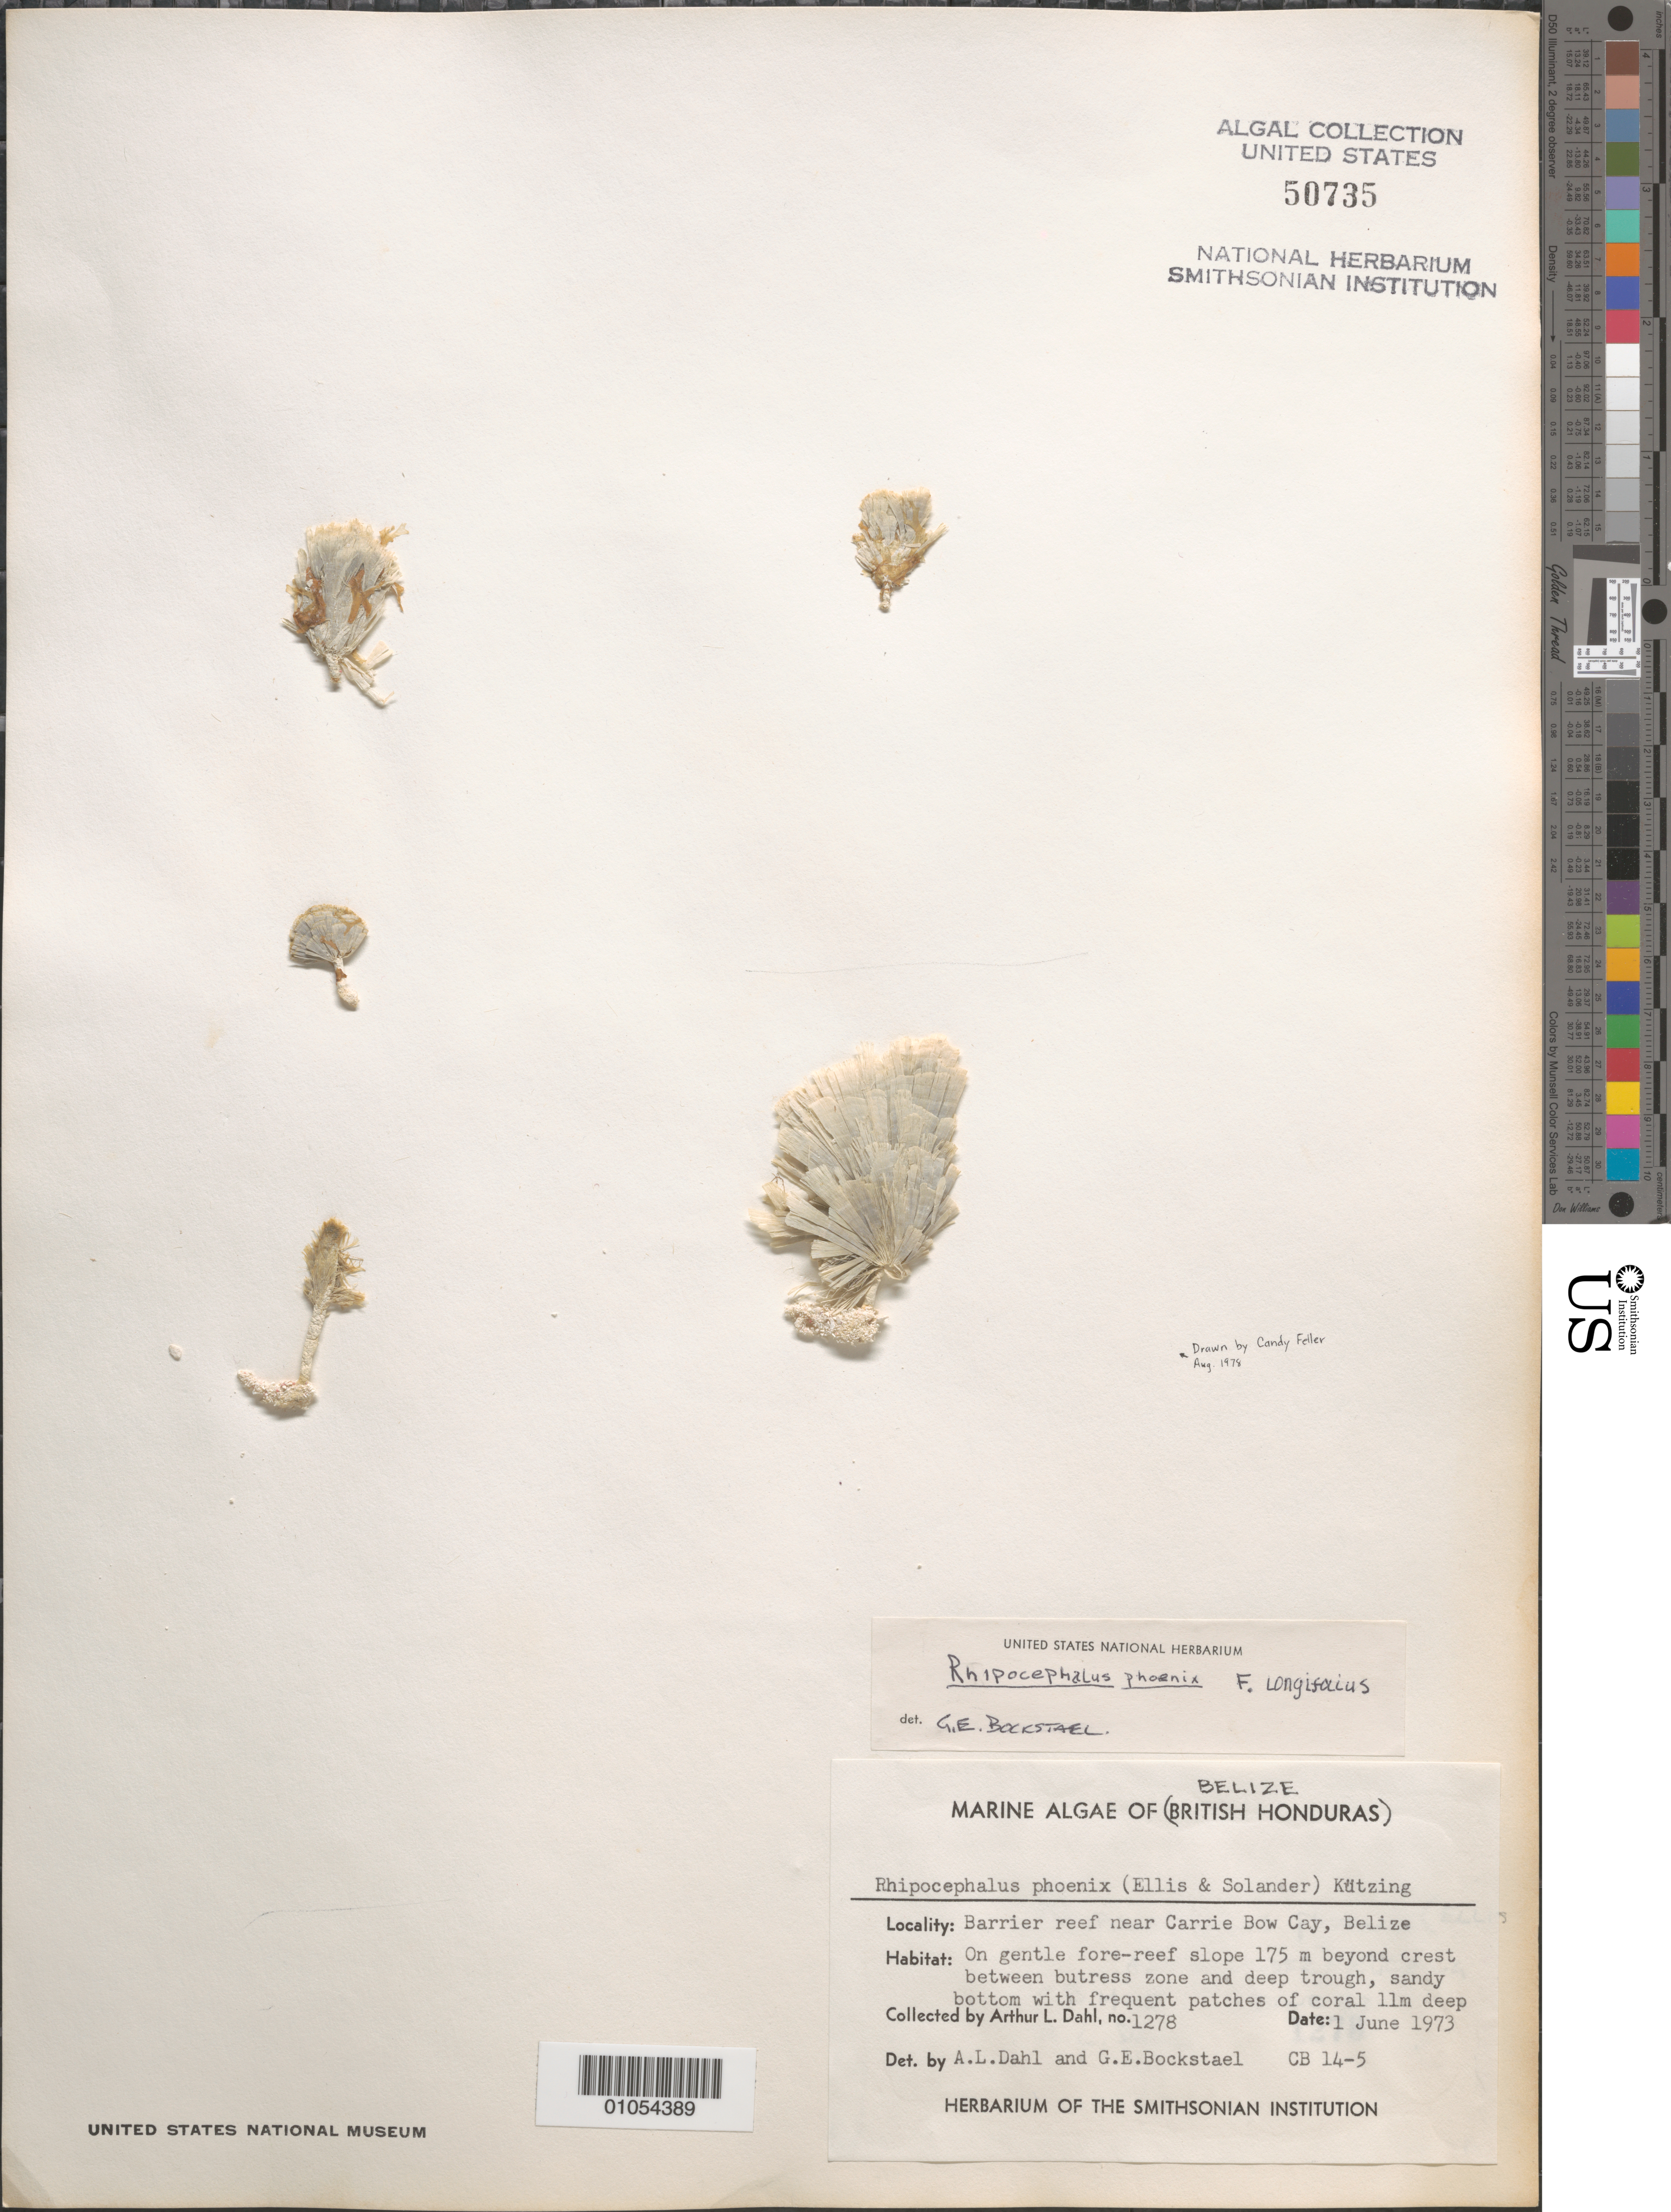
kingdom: Plantae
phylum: Chlorophyta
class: Ulvophyceae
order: Bryopsidales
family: Udoteaceae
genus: Rhipocephalus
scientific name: Rhipocephalus phoenix f. longifolius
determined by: Bockstael, G. E.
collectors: A. Dahl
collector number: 1278 & CB 14-5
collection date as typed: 01 Jun 1973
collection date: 1973-06-01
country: Belize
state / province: Stann Creek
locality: Reef near Carrie Bow Cay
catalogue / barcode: US 50735